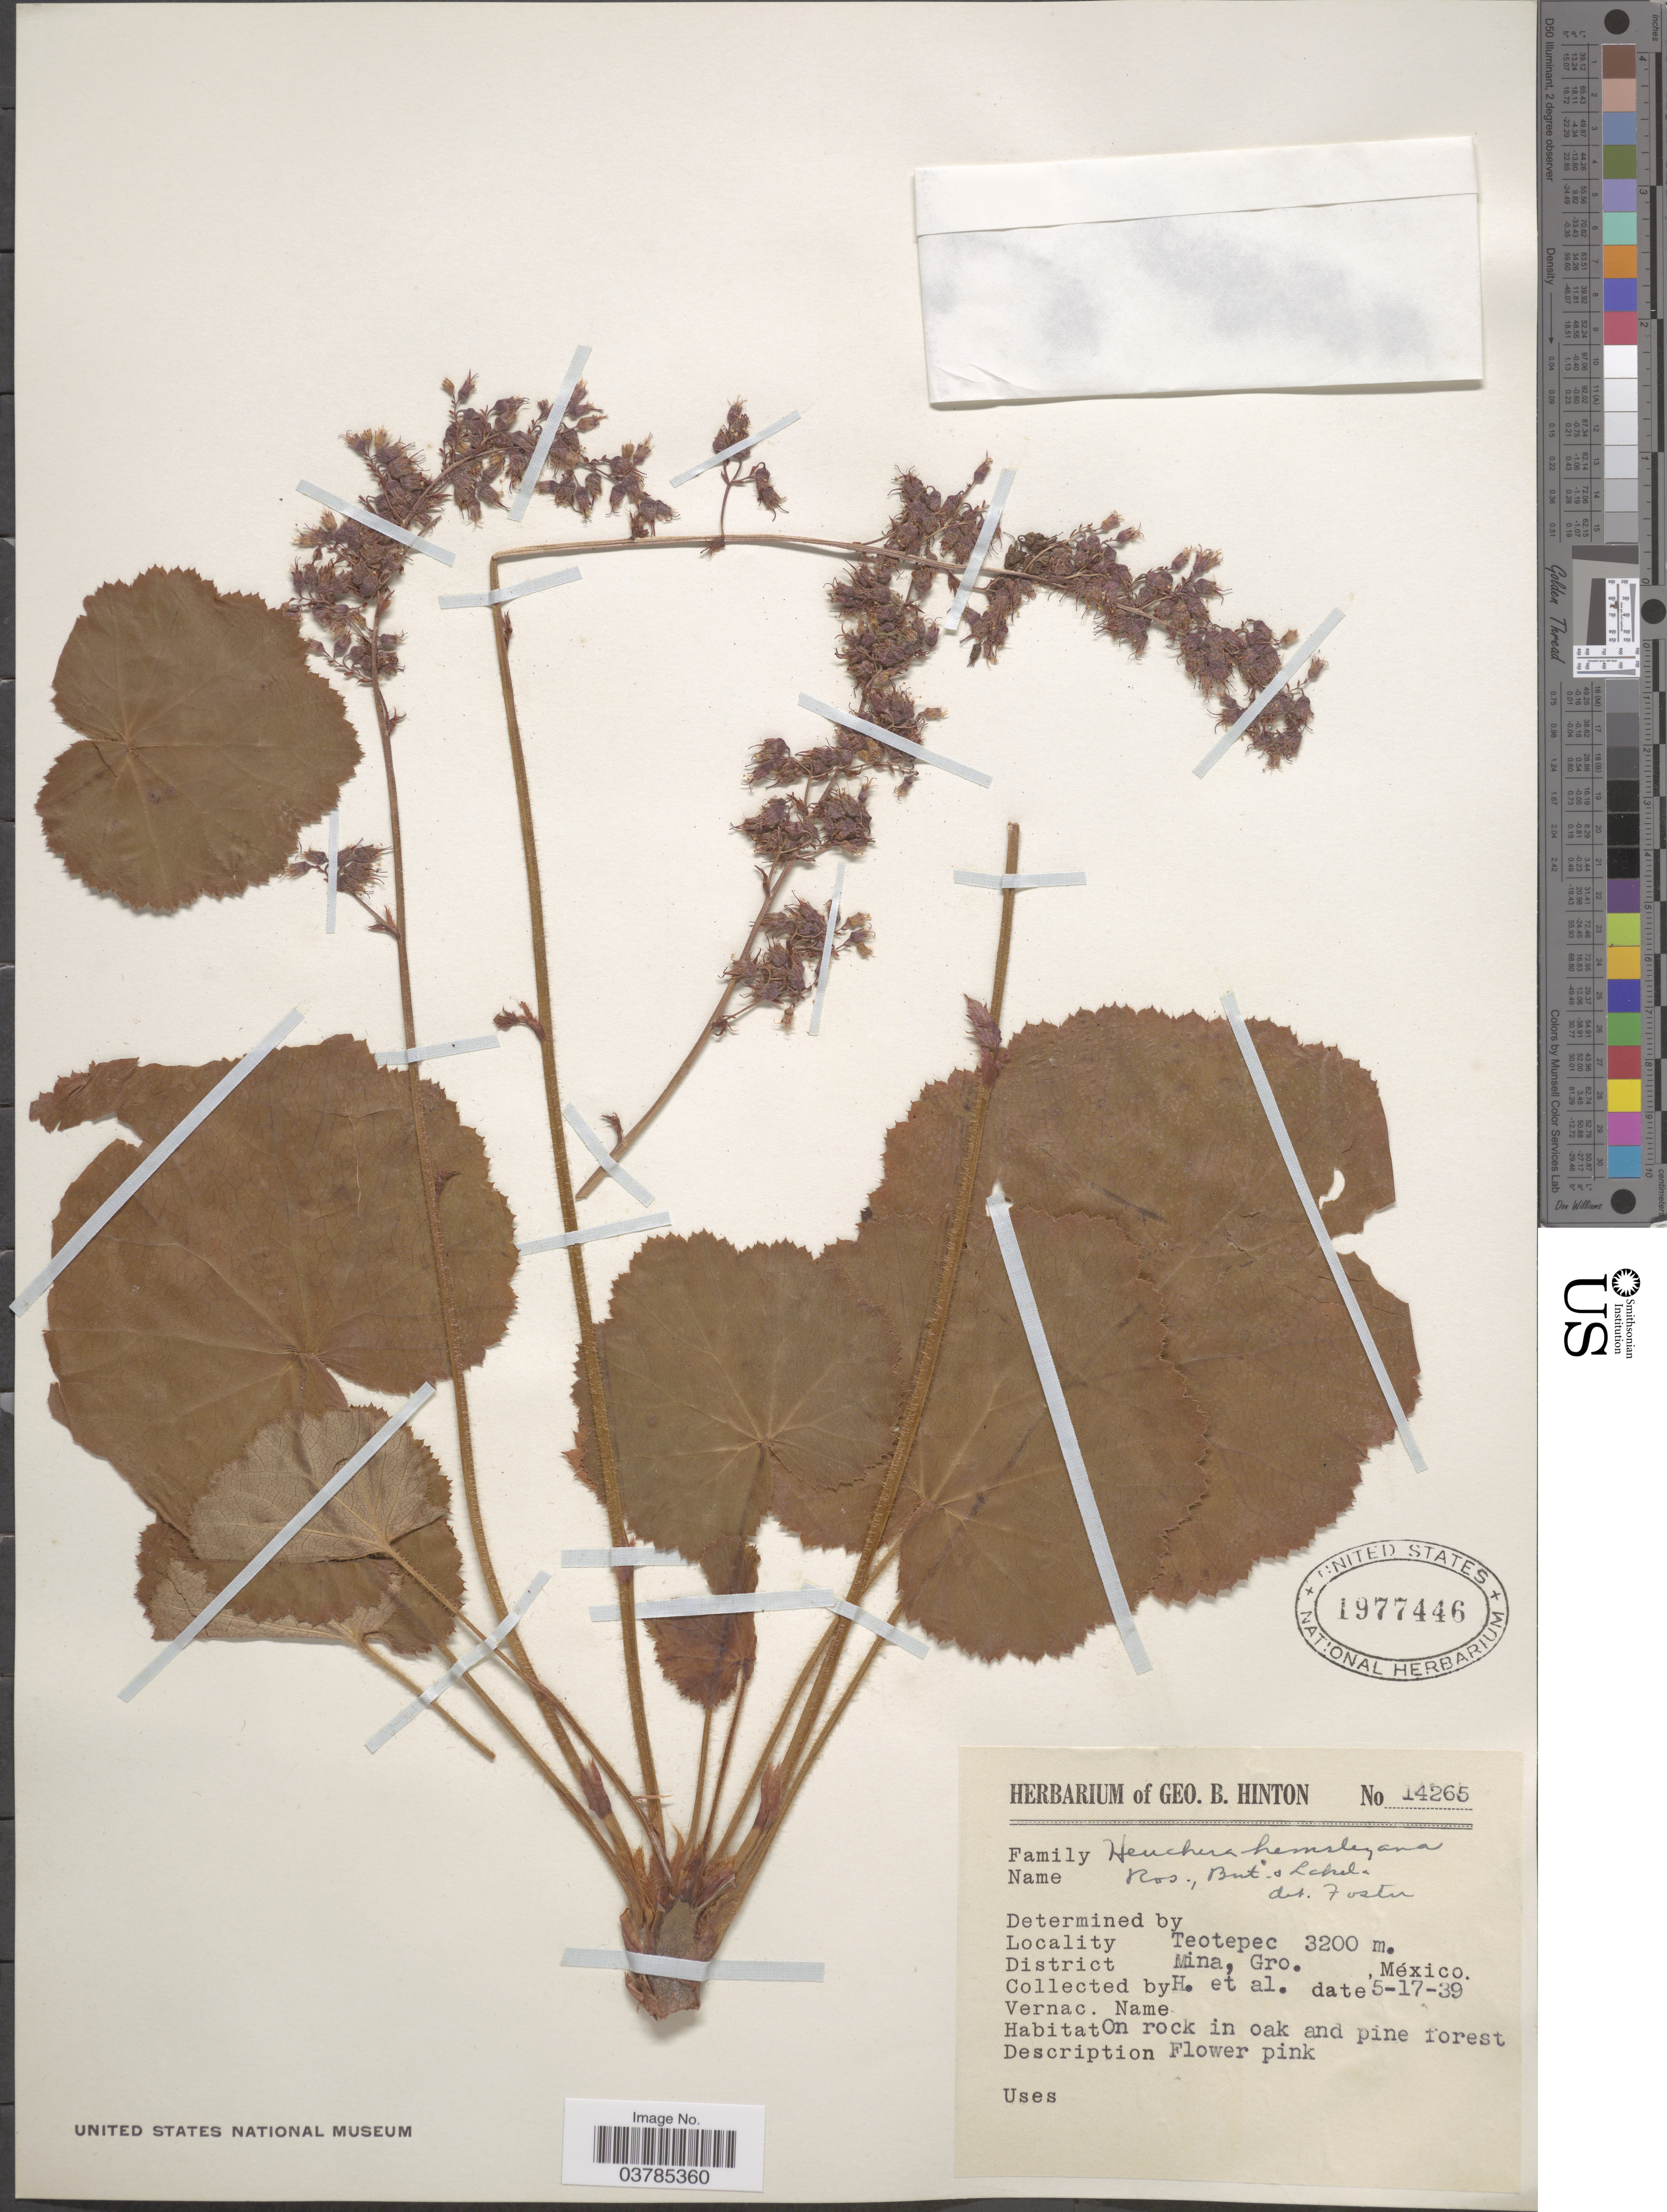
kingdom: Plantae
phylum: Tracheophyta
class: Magnoliopsida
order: Saxifragales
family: Saxifragaceae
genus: Heuchera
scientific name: Heuchera hemsleyana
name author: Rosend. et al.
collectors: G. B. Hinton & et al.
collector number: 14265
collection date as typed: Transcribed d/m/y: 17/5/39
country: Mexico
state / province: Guerrero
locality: Teotepec. District Mina.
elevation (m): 3200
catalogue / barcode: US 1977446